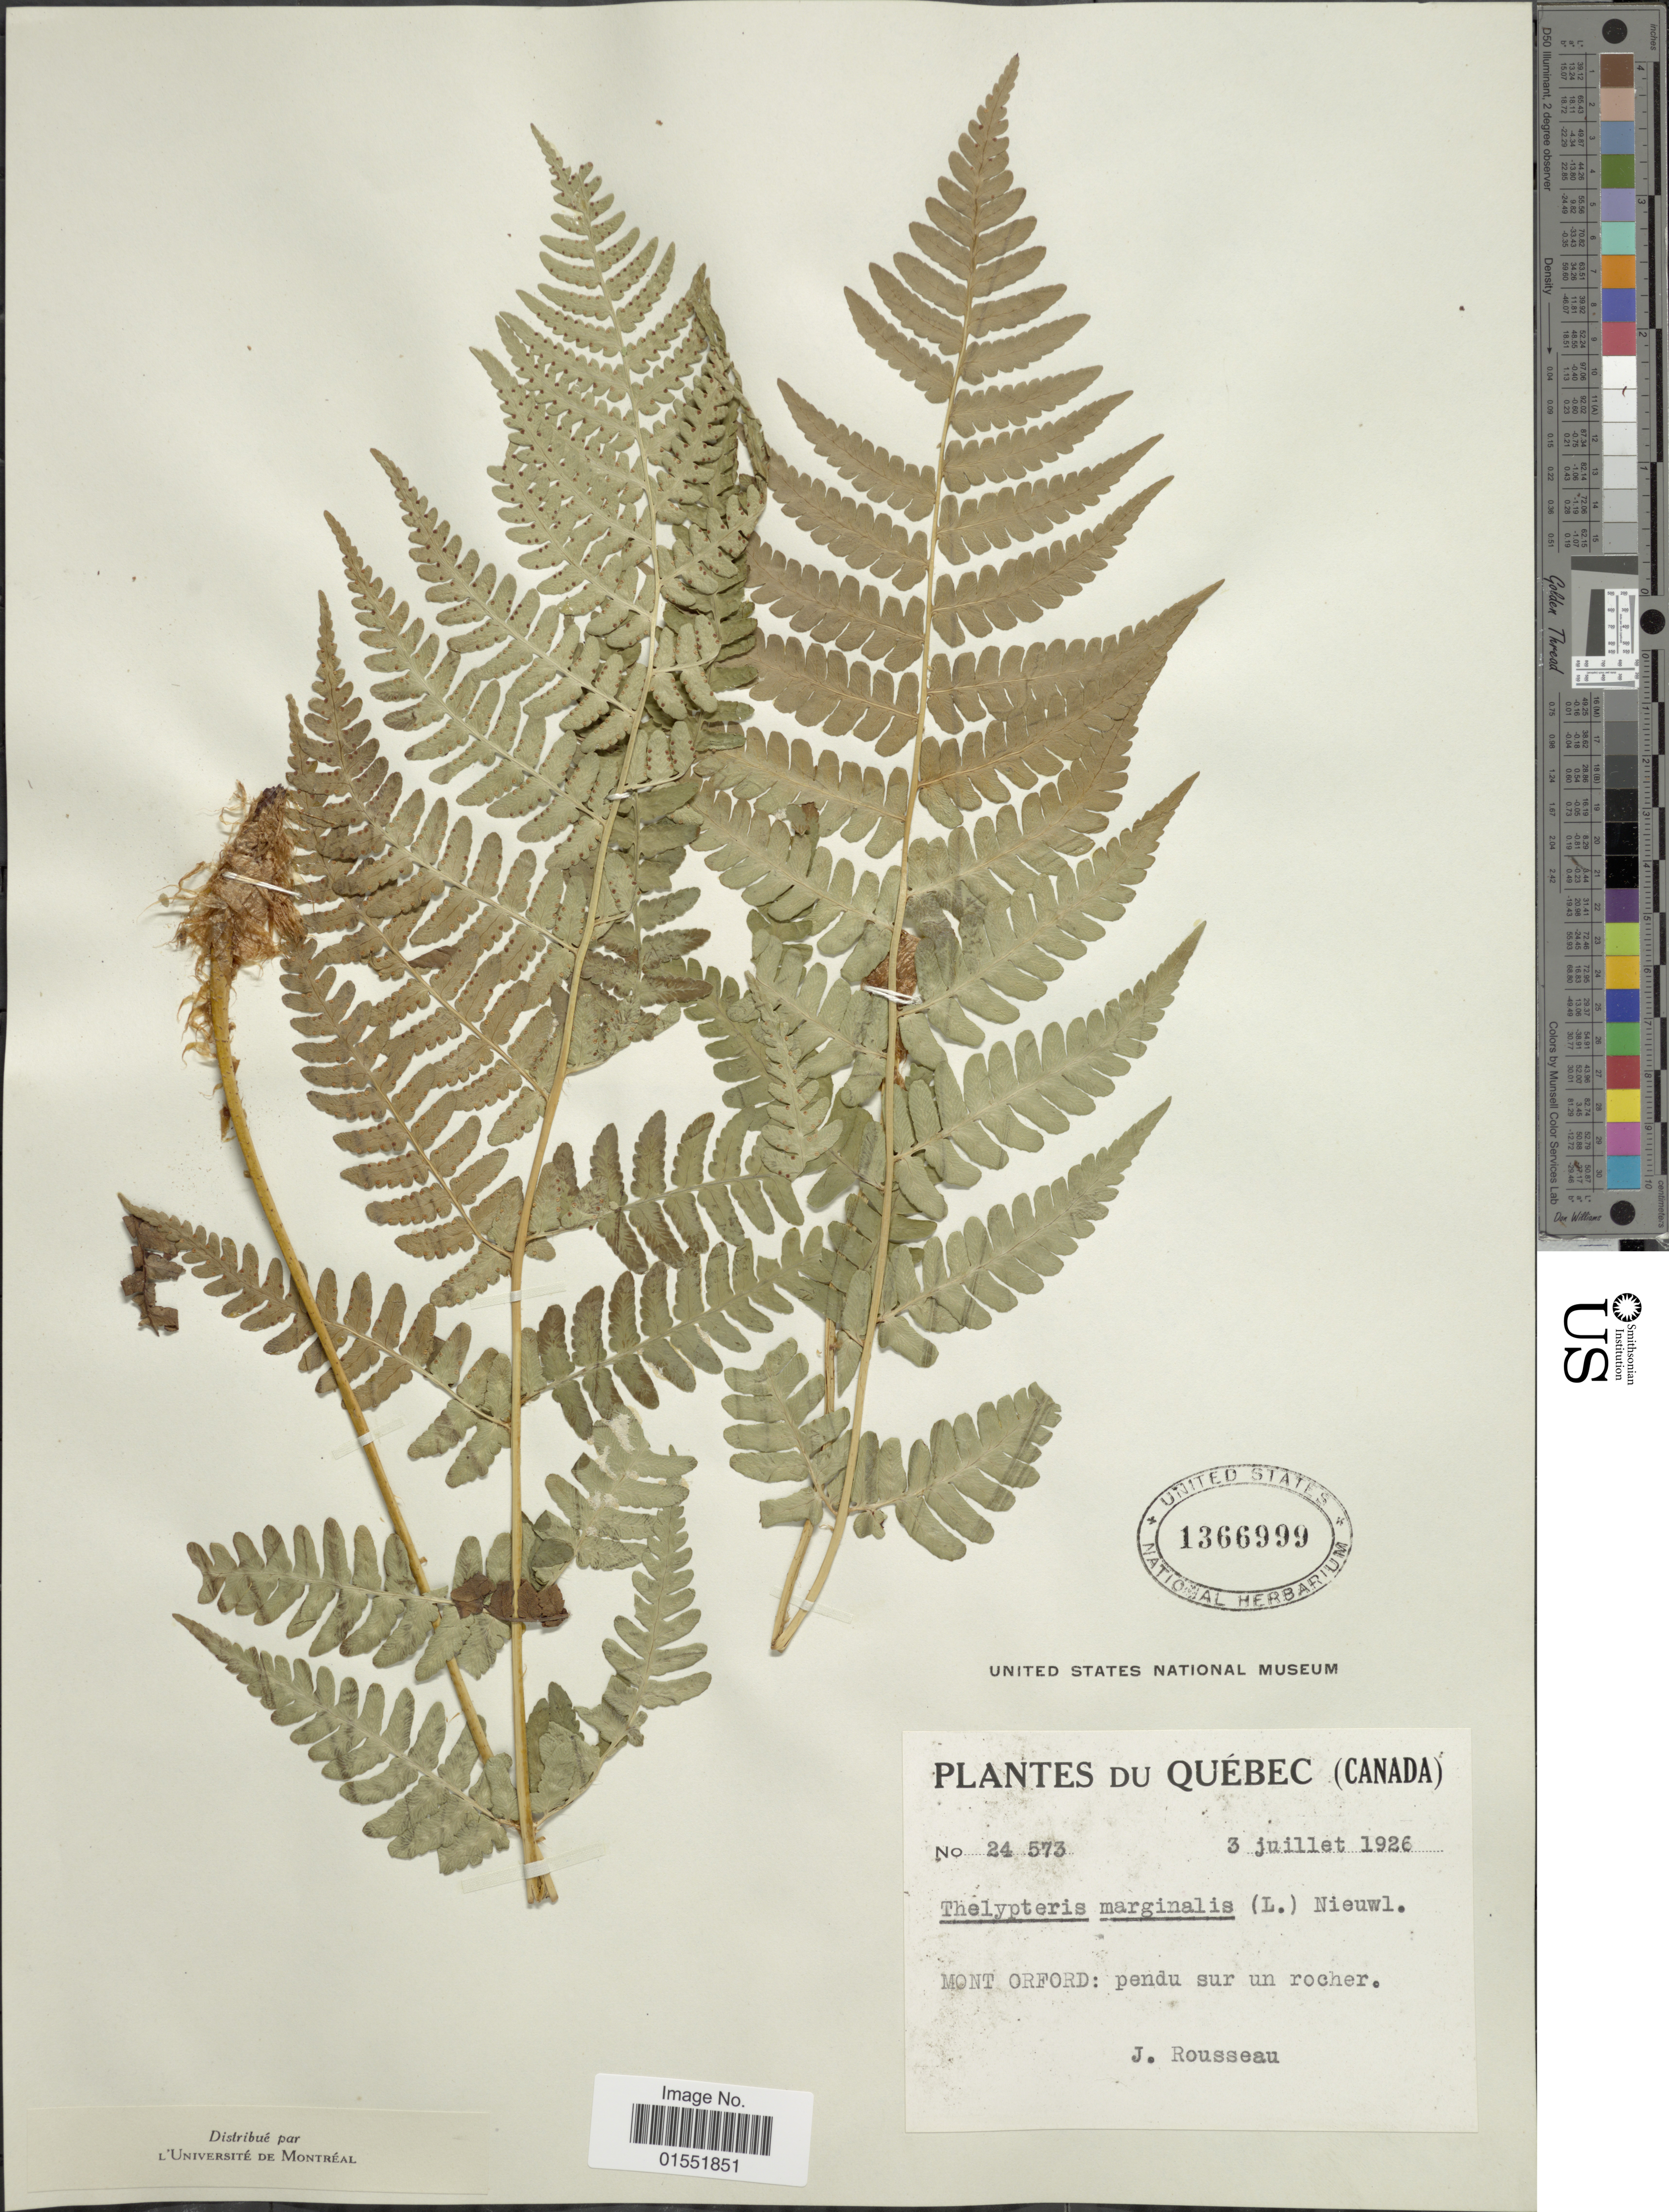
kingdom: Plantae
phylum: Tracheophyta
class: Polypodiopsida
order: Polypodiales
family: Dryopteridaceae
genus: Dryopteris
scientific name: Dryopteris marginalis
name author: (L.) A. Gray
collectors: J. Rousseau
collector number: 24573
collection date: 1926-07-03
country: Canada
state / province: Quebec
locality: Mont Orford: pendu sur un rocher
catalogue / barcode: US 1366999